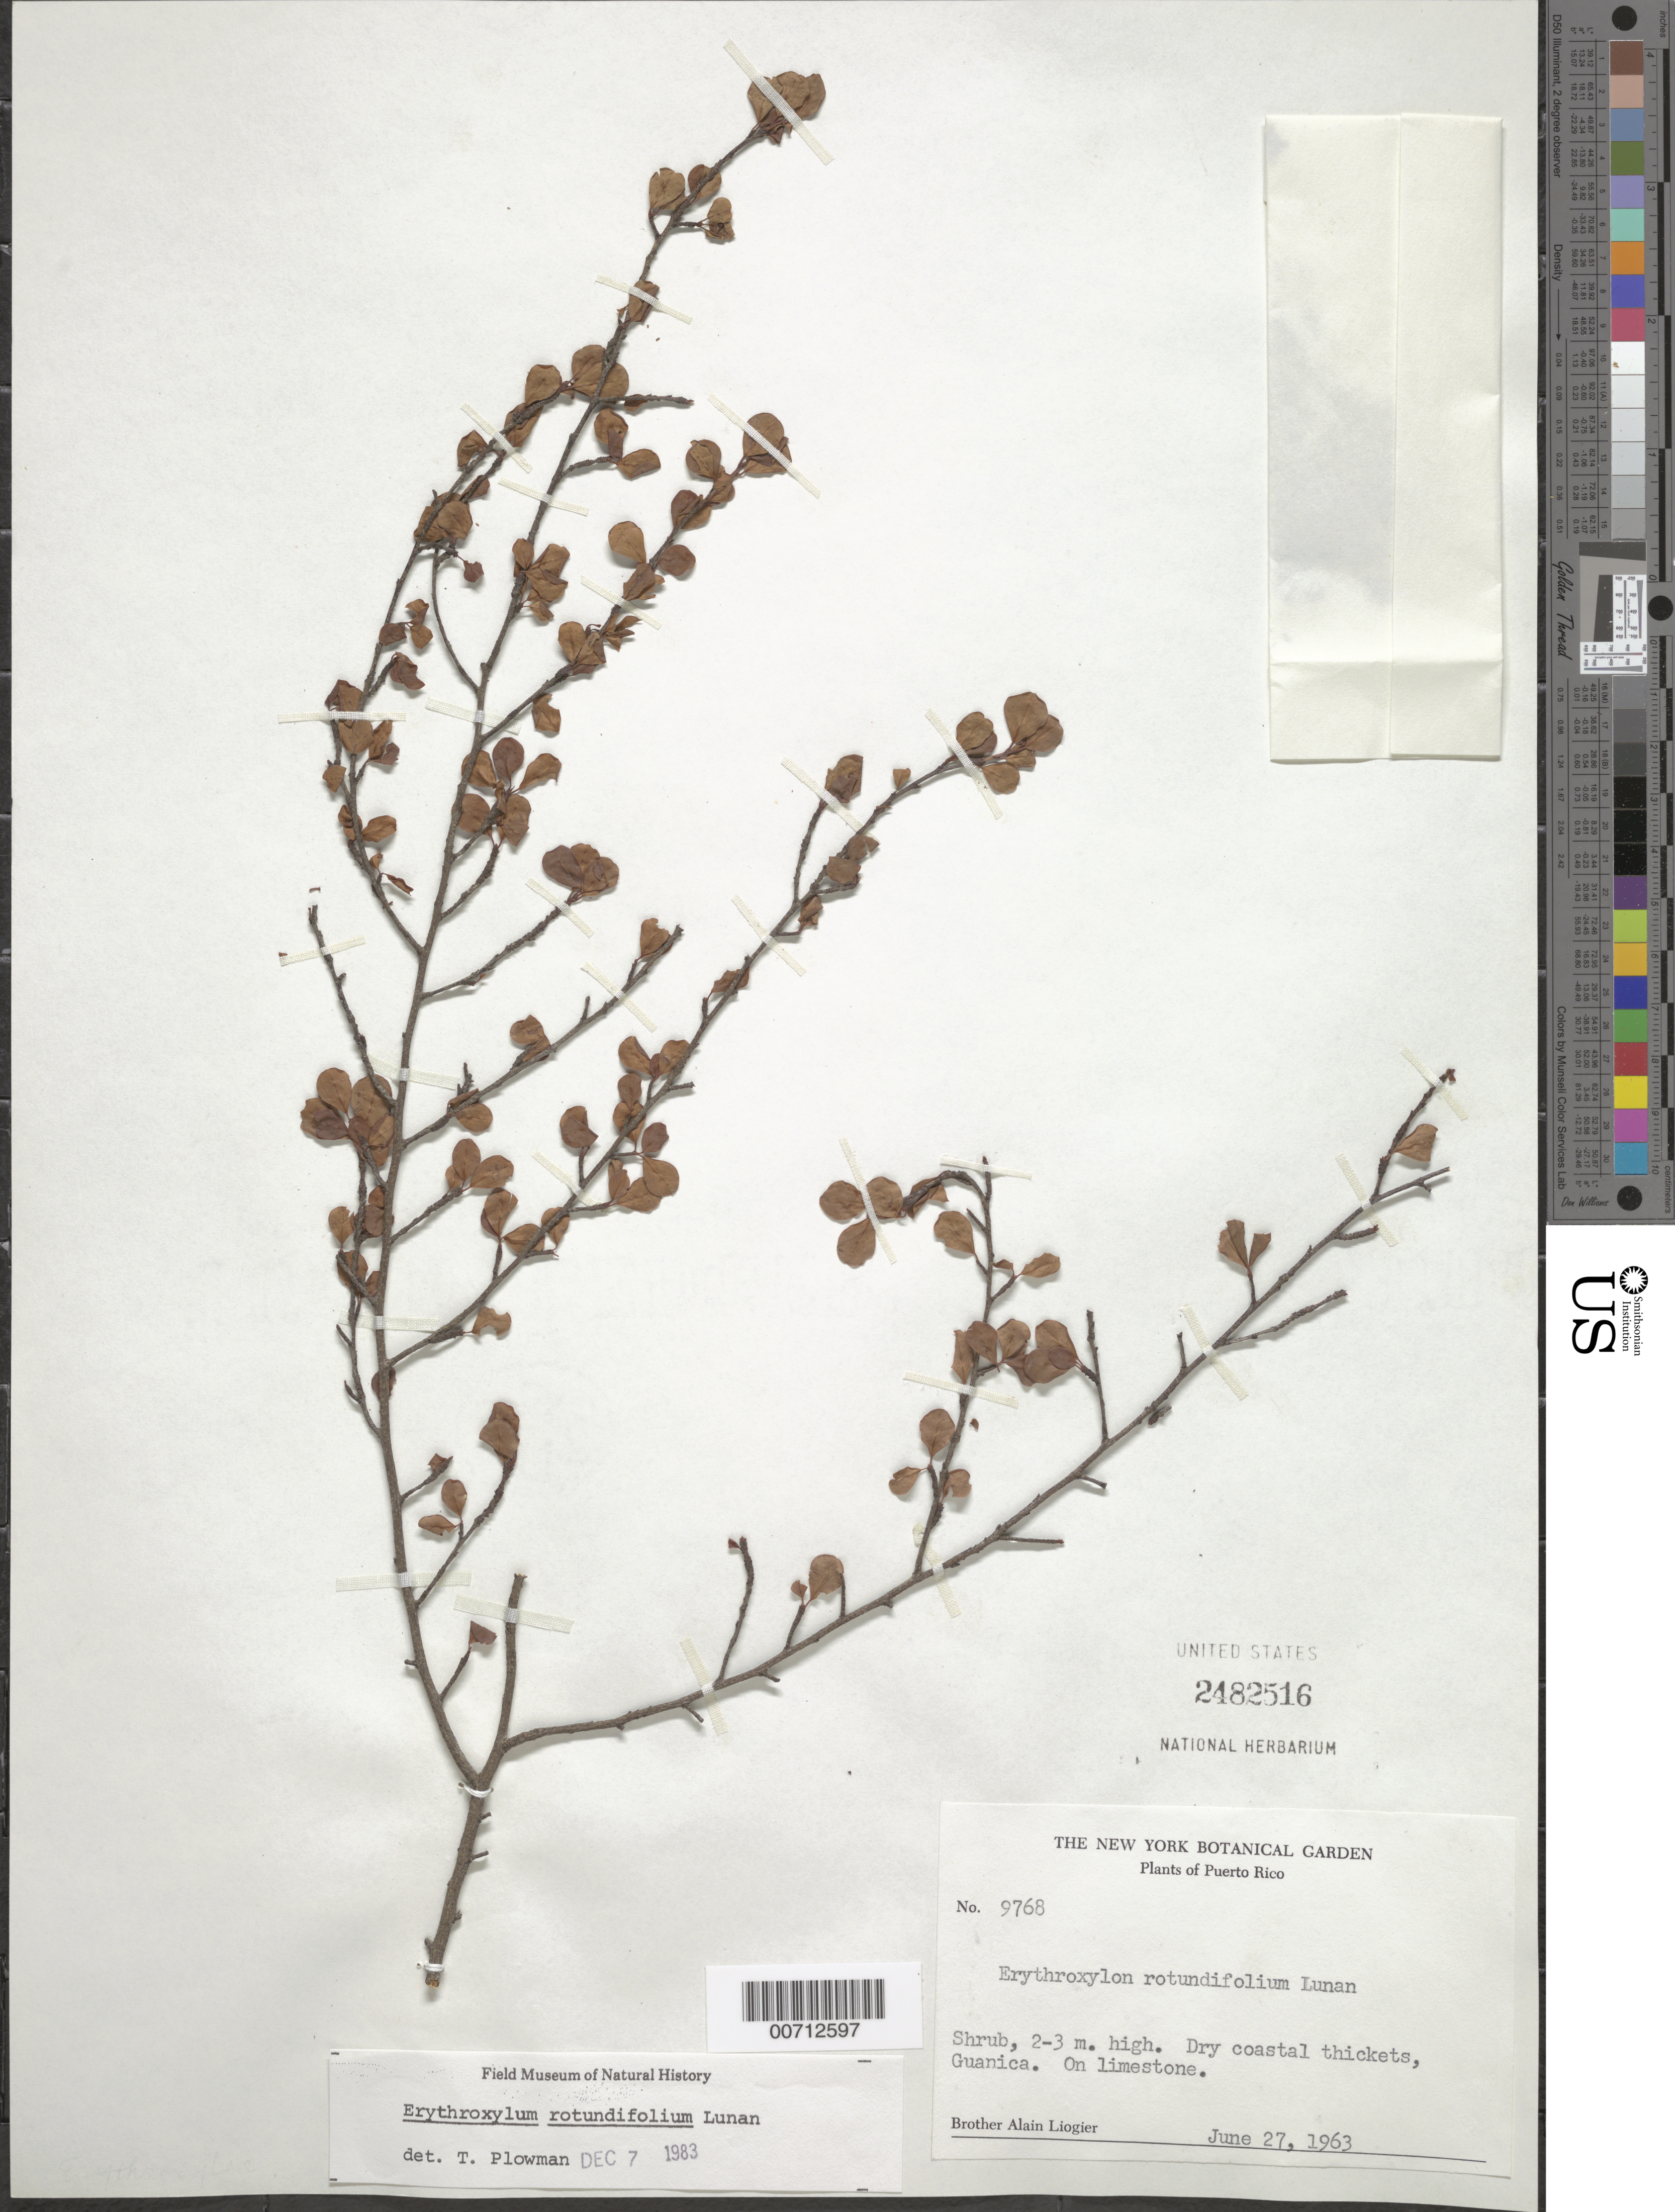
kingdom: Plantae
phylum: Tracheophyta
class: Magnoliopsida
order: Malpighiales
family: Erythroxylaceae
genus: Erythroxylum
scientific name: Erythroxylum rotundifolium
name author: Lunan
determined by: Plowman, Timothy C.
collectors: A. H. Liogier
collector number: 9768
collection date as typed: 27 Jun 1963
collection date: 1963-06-27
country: Puerto Rico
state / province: Guanica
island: Greater Antilles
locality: Coastal thickets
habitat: Dry coastal thickets, on limestone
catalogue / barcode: US 2482516